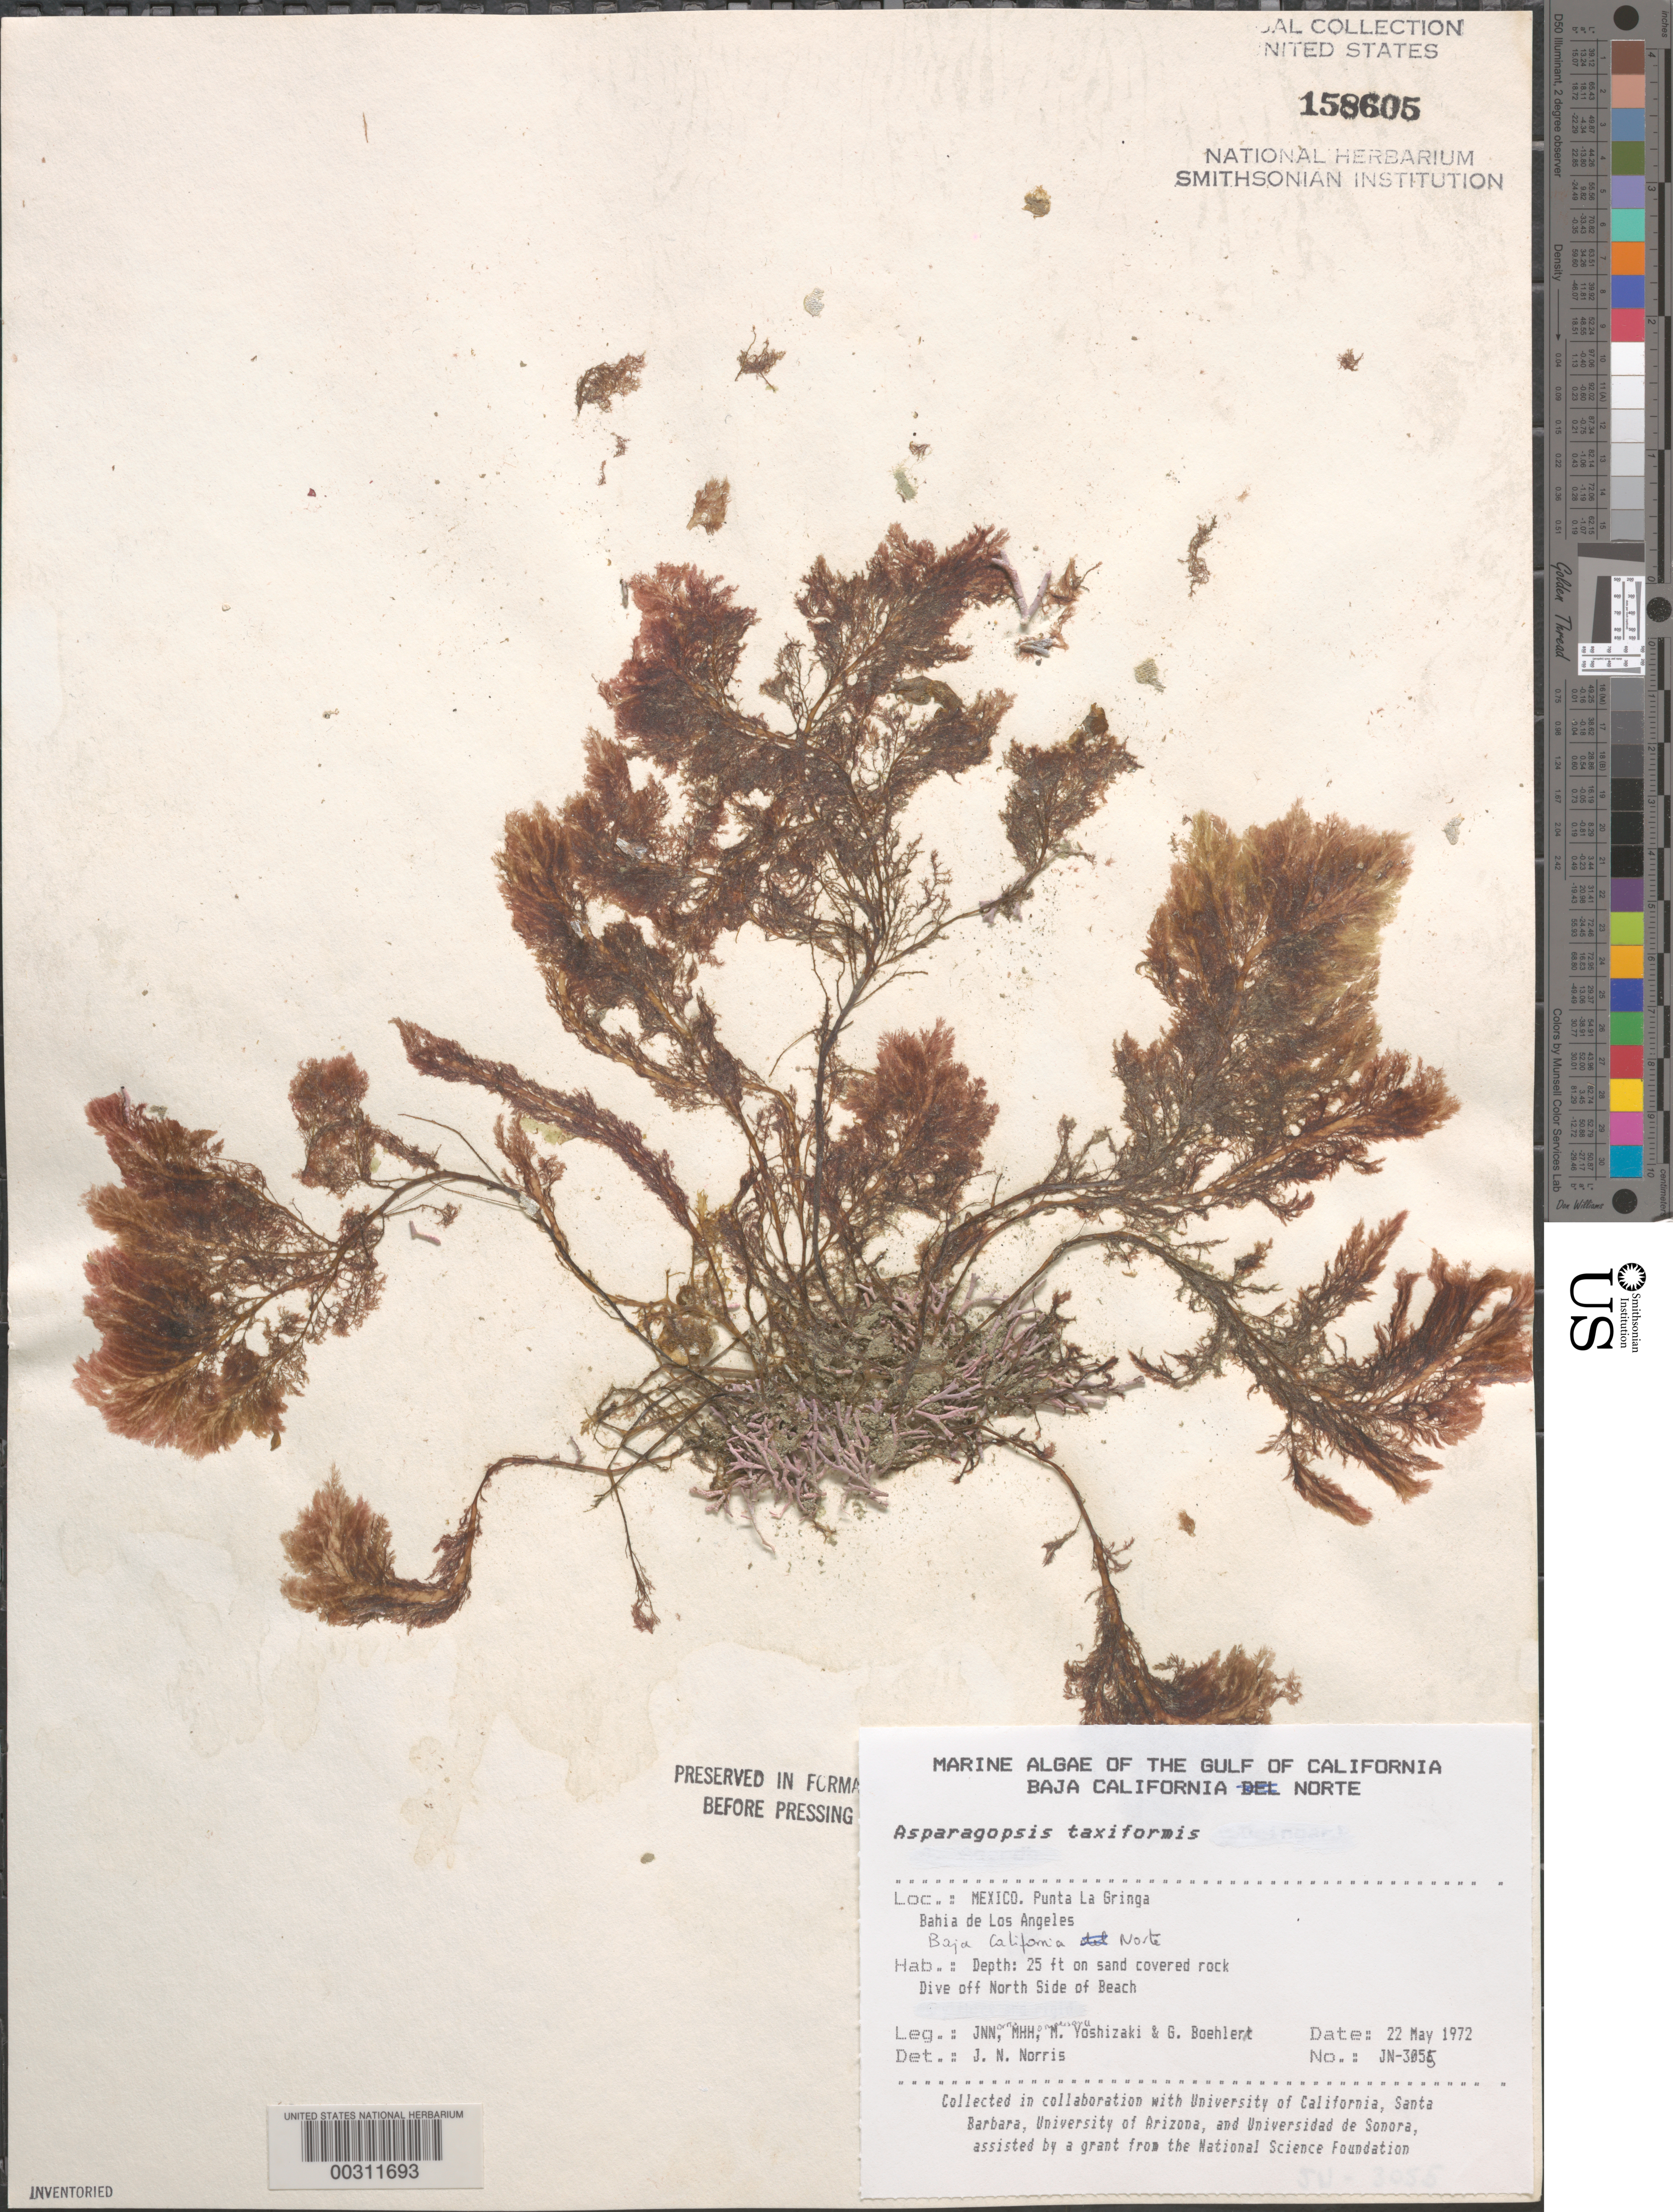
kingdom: Plantae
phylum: Rhodophyta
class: Florideophyceae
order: Bonnemaisoniales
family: Bonnemaisoniaceae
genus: Asparagopsis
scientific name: Asparagopsis taxiformis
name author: (Delile) Trevis.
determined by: Norris, James N.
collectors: J. N. Norris, M. H. Hommersand, M. Yoshizaki & G. Boehlert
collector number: JN-3055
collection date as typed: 22 May 1972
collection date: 1972-05-22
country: Mexico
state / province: Baja California Norte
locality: Punta La Gringa, Bahia de los Angeles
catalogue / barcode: US 158605